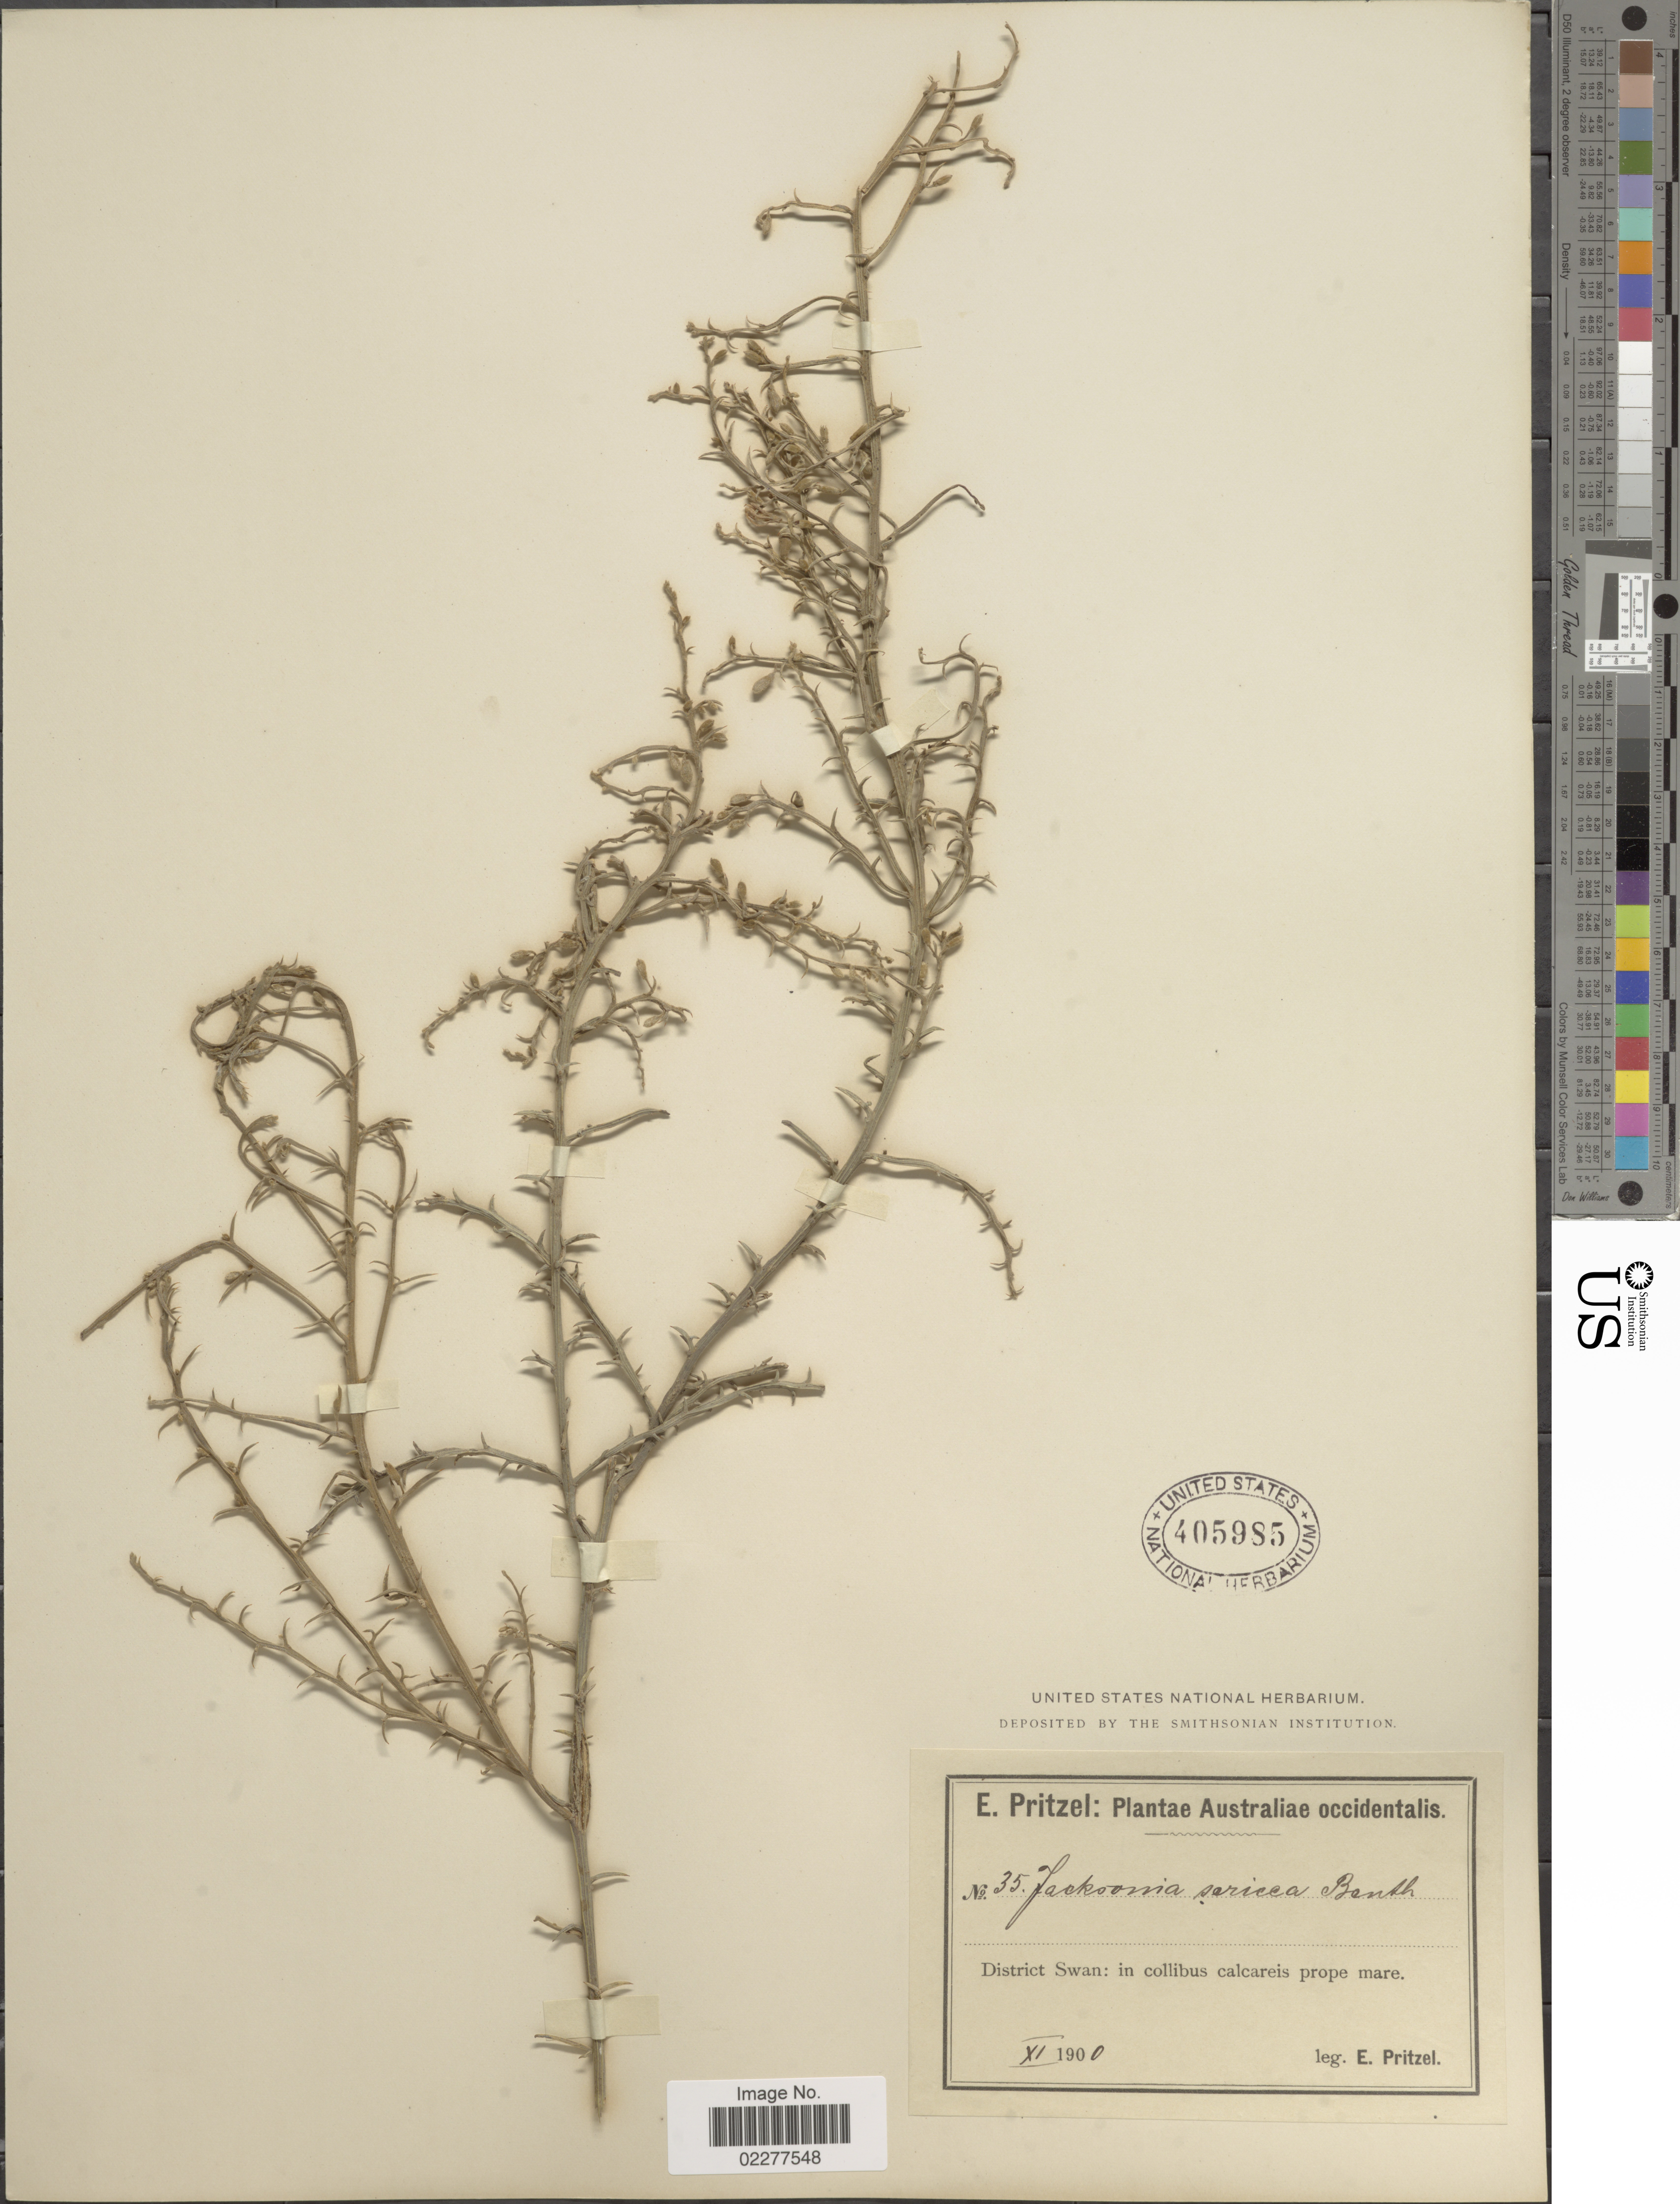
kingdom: Plantae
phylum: Tracheophyta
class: Magnoliopsida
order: Fabales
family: Fabaceae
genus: Jacksonia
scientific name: Jacksonia sericea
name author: Benth.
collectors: E. G. Pritzel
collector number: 35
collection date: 1900-11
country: Australia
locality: District Swan: in collibus calcareis prope mare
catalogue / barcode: US 405985